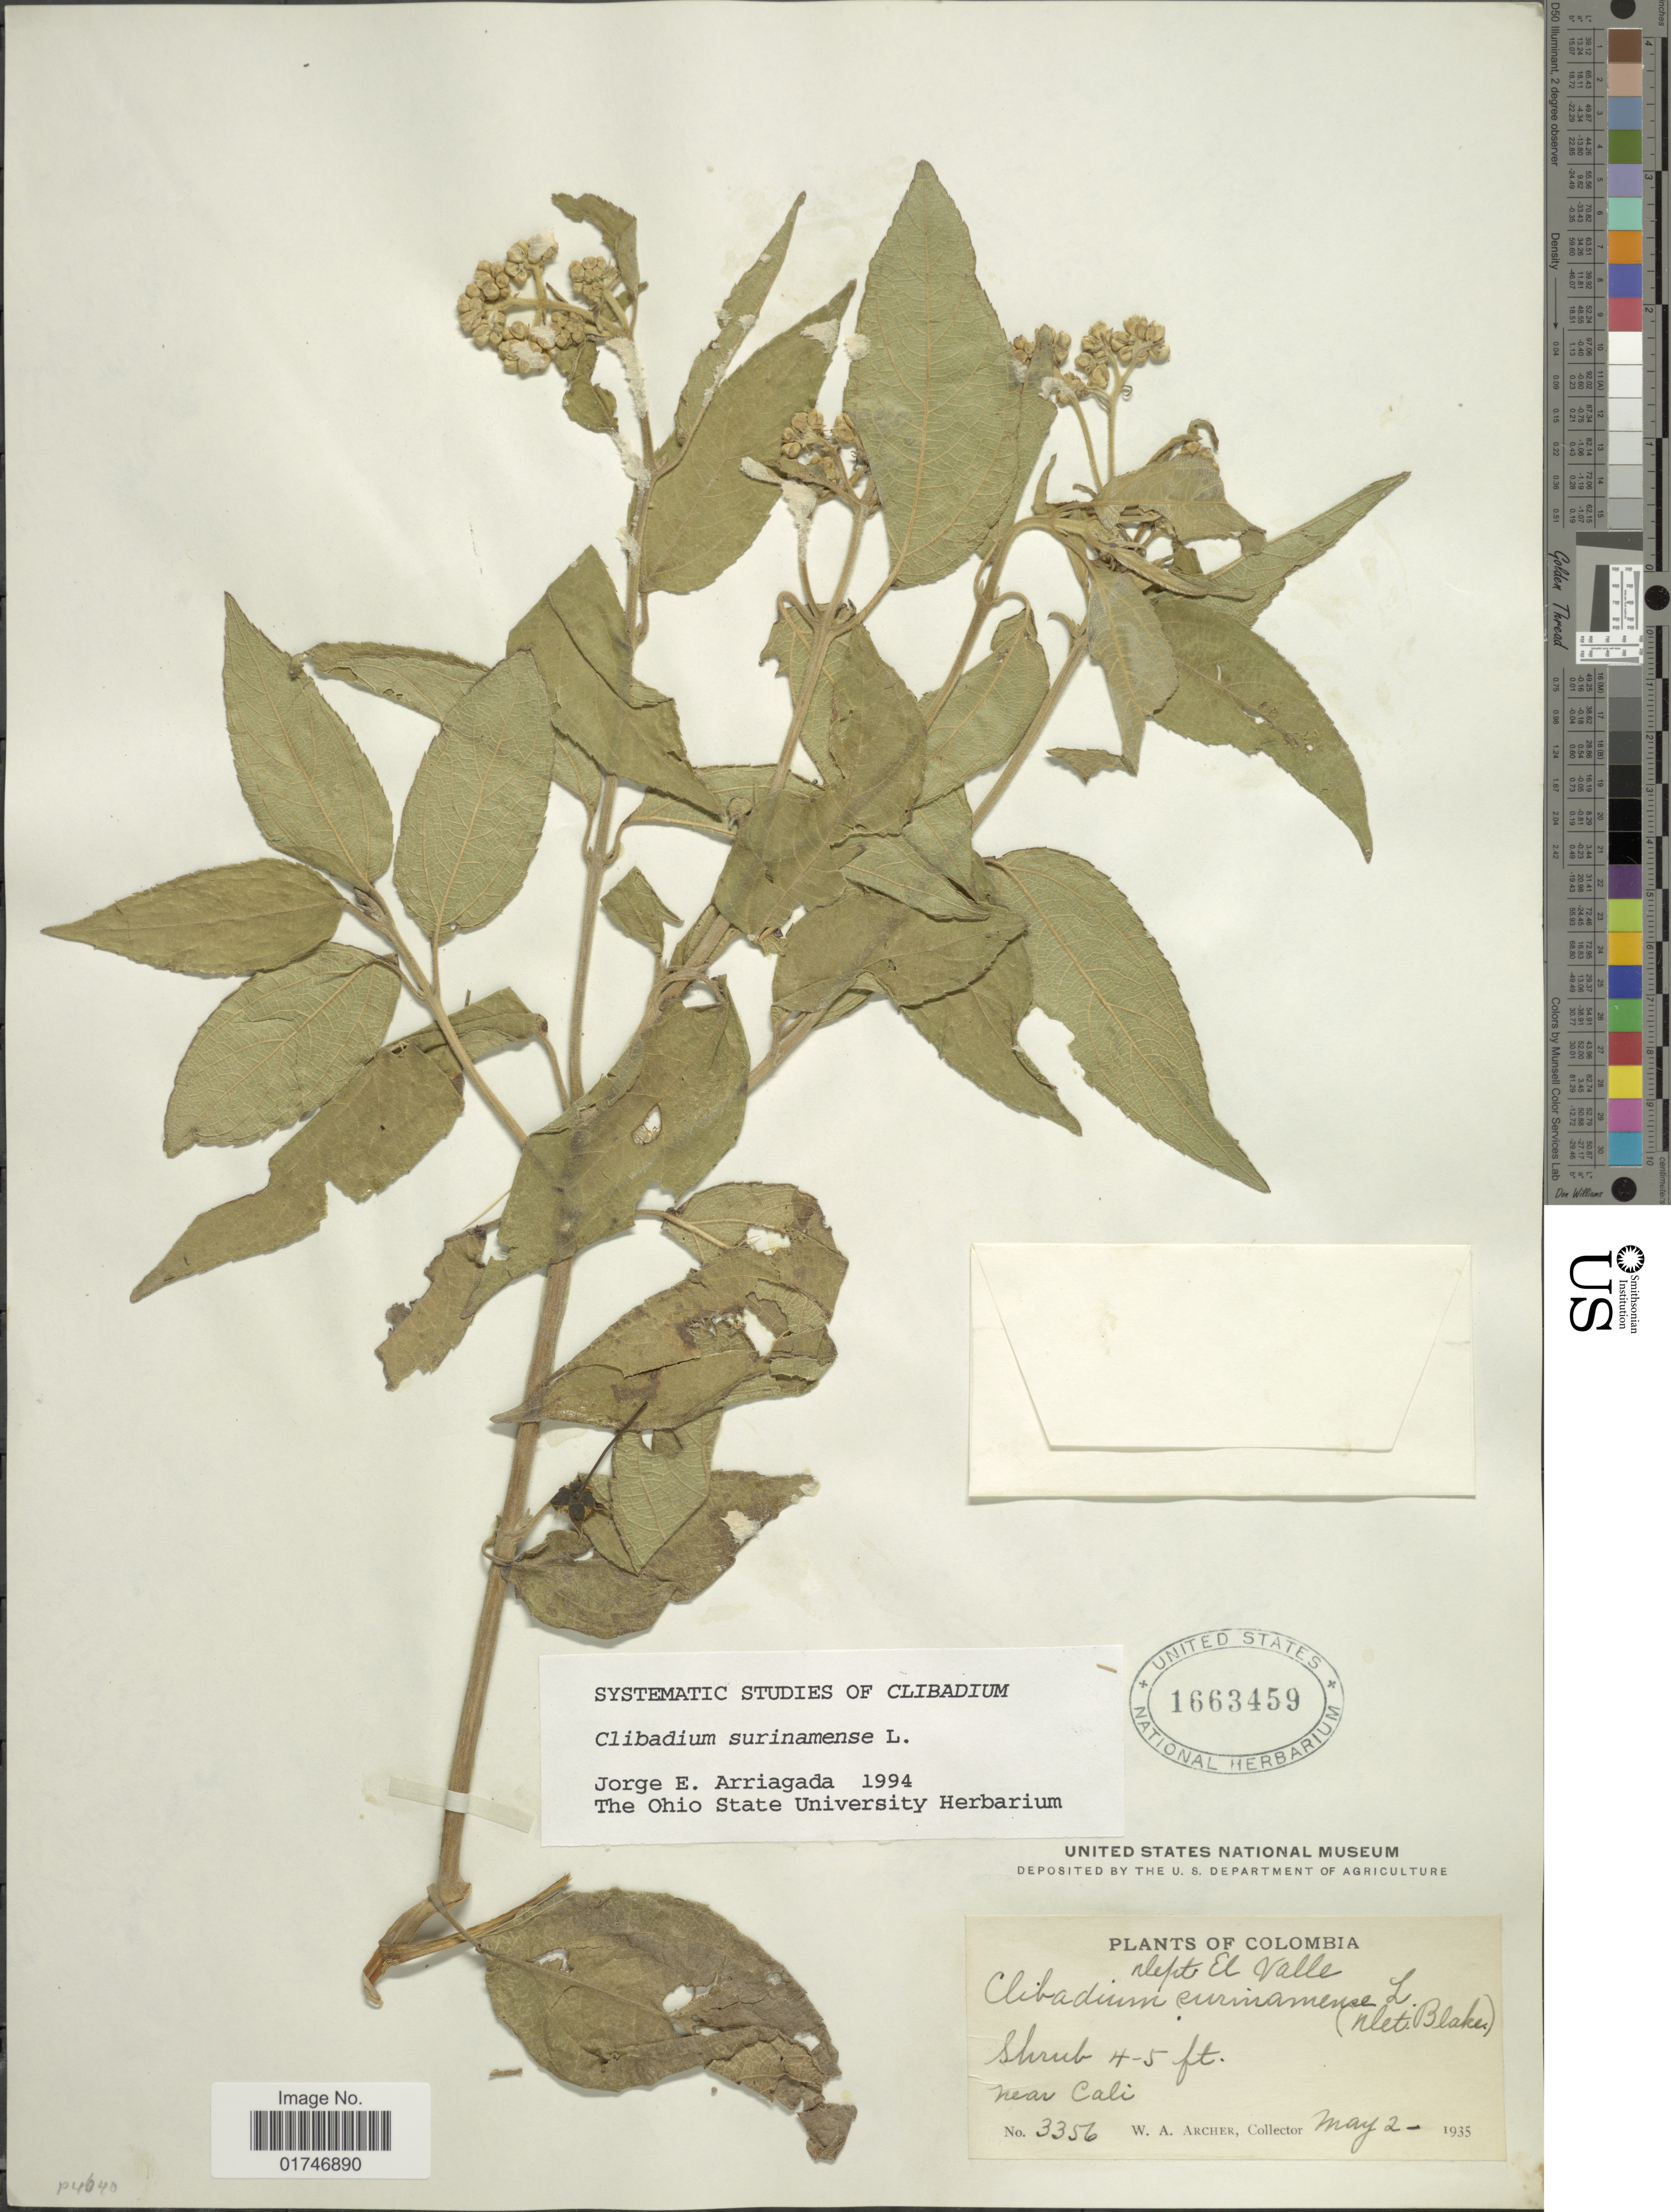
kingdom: Plantae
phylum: Tracheophyta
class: Magnoliopsida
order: Asterales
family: Asteraceae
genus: Clibadium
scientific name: Clibadium surinamense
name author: L.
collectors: W. A. Archer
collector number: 3356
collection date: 1935-05-02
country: Colombia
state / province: Valle del Cauca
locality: Dept. El Valle. Near Cali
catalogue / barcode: US 1663459